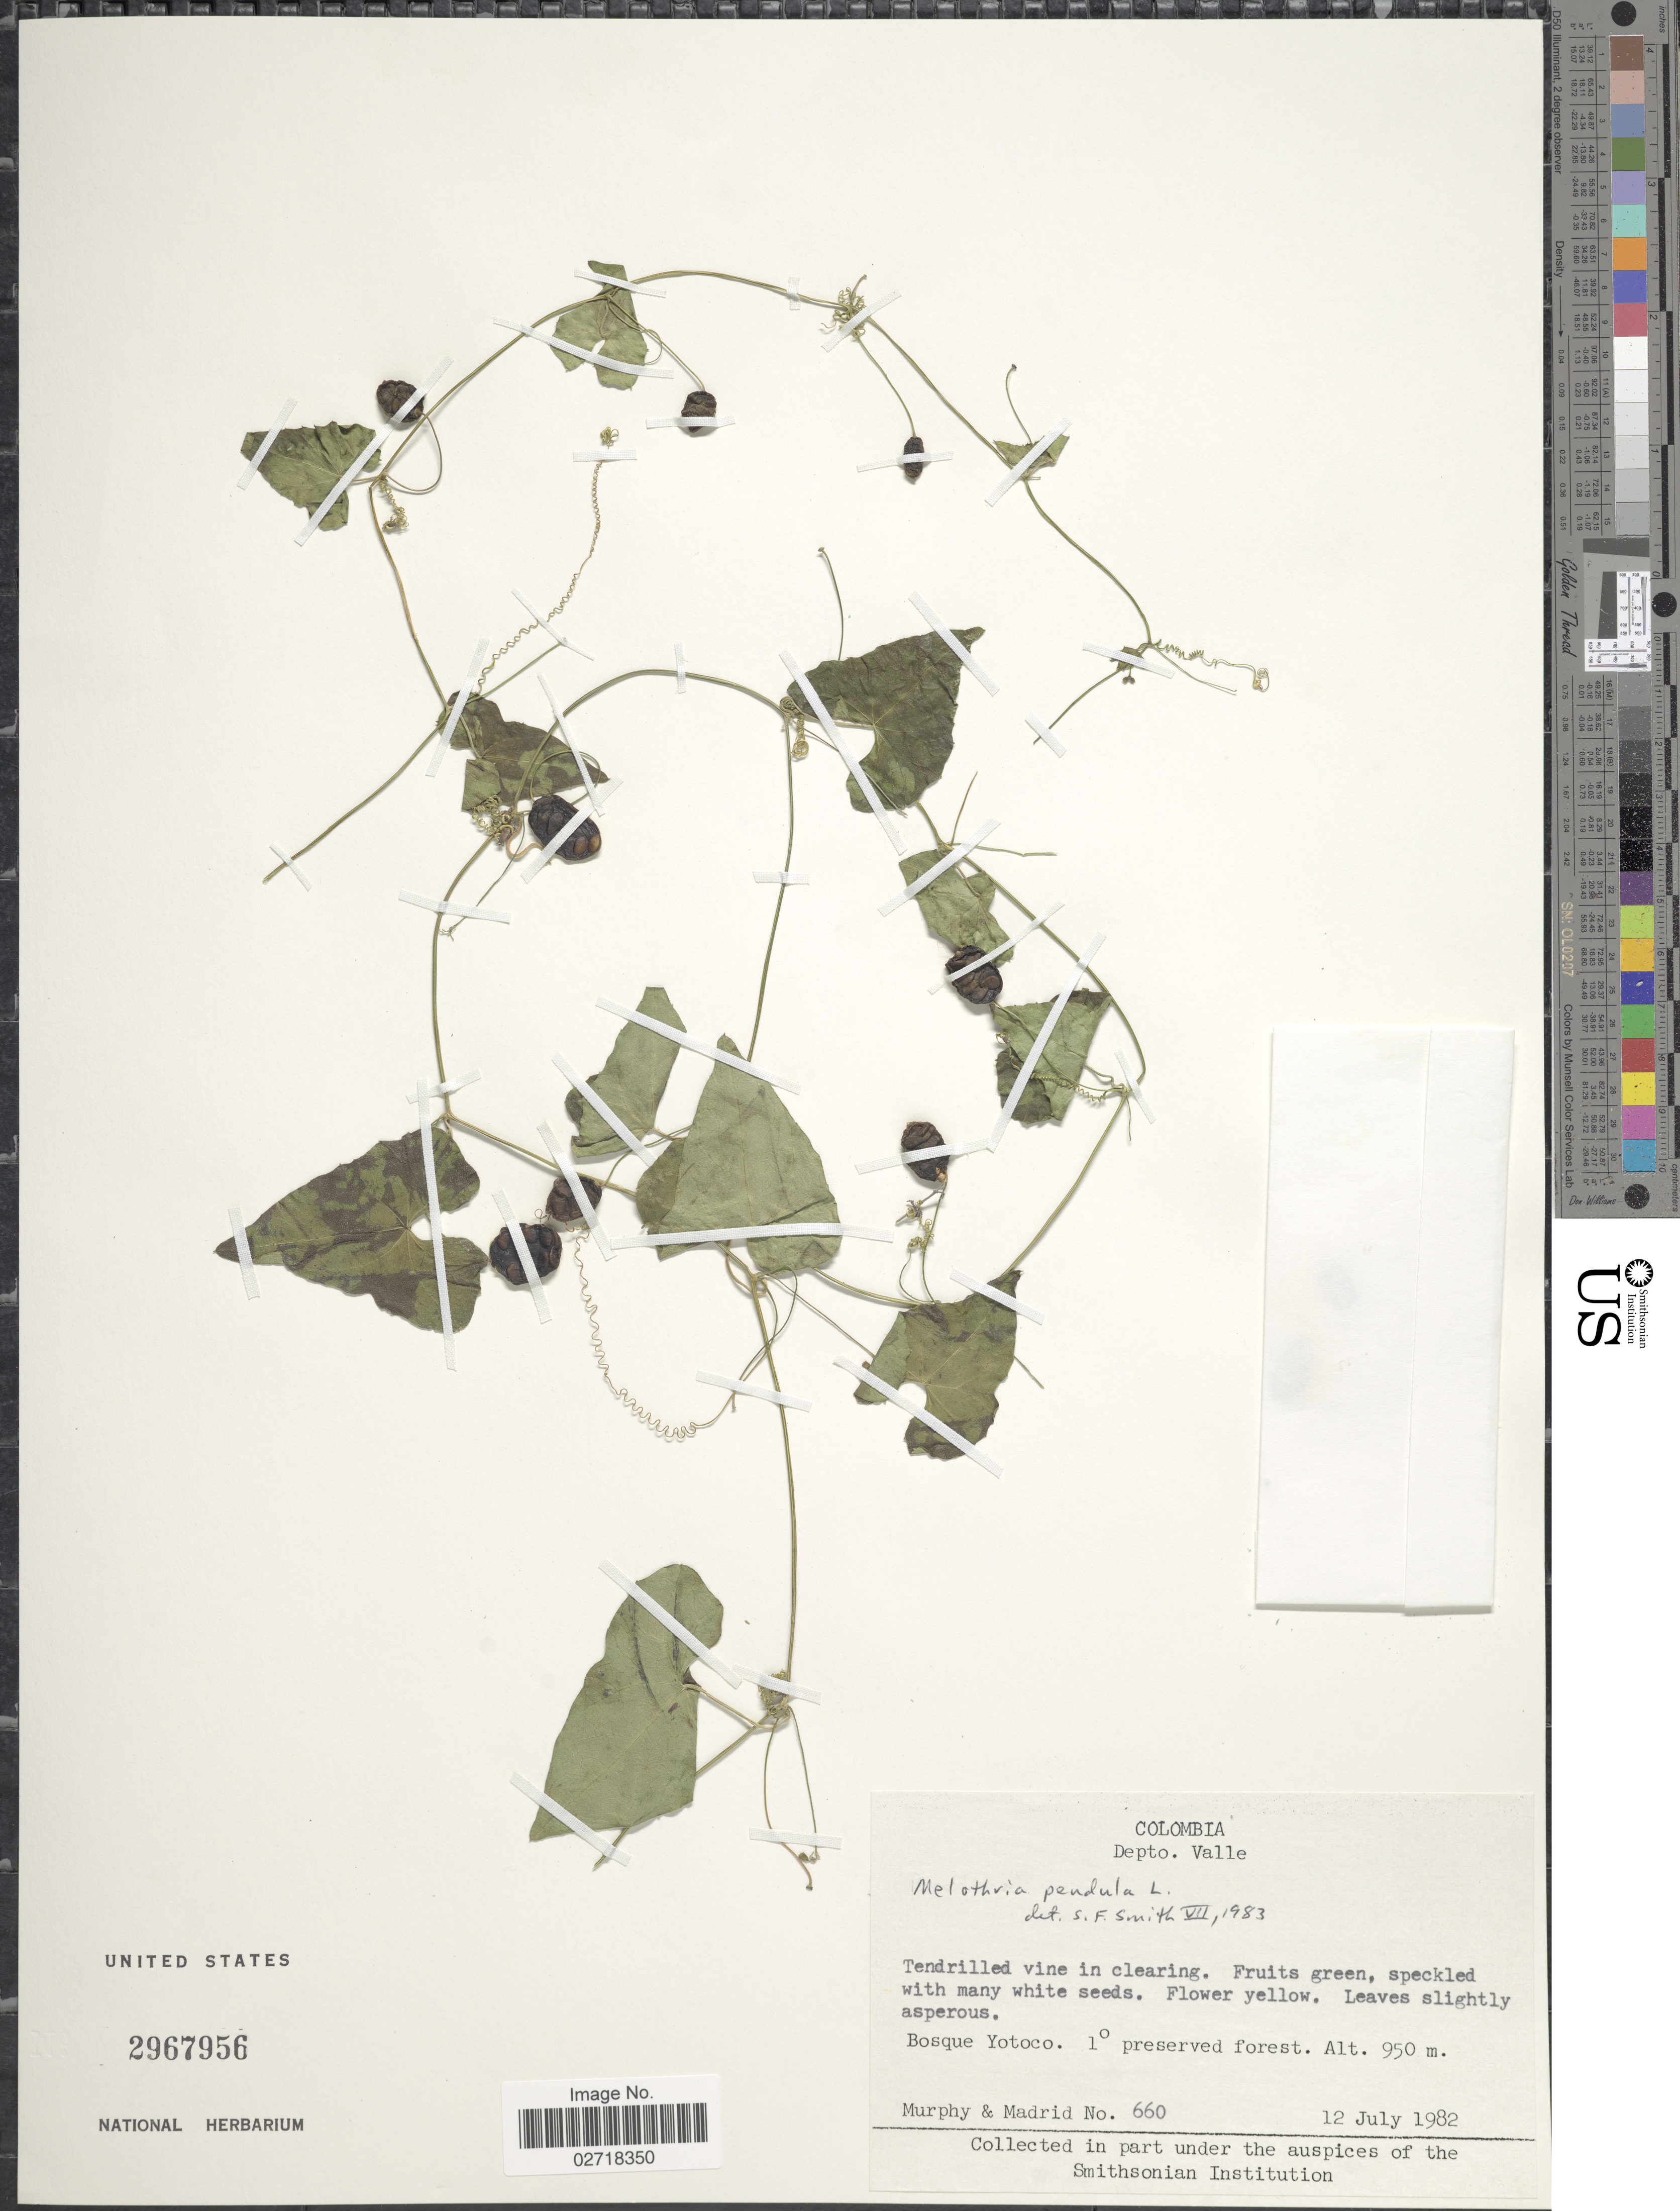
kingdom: Plantae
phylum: Tracheophyta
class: Magnoliopsida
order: Cucurbitales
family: Cucurbitaceae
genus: Melothria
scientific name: Melothria pendula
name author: L.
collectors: -. Murphy & -. Madrid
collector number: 660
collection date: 1982-07-12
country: Colombia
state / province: Valle del Cauca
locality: Depto. Valle. . Bosque Yotoco. 1° preserved forest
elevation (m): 950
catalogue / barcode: US 2967956